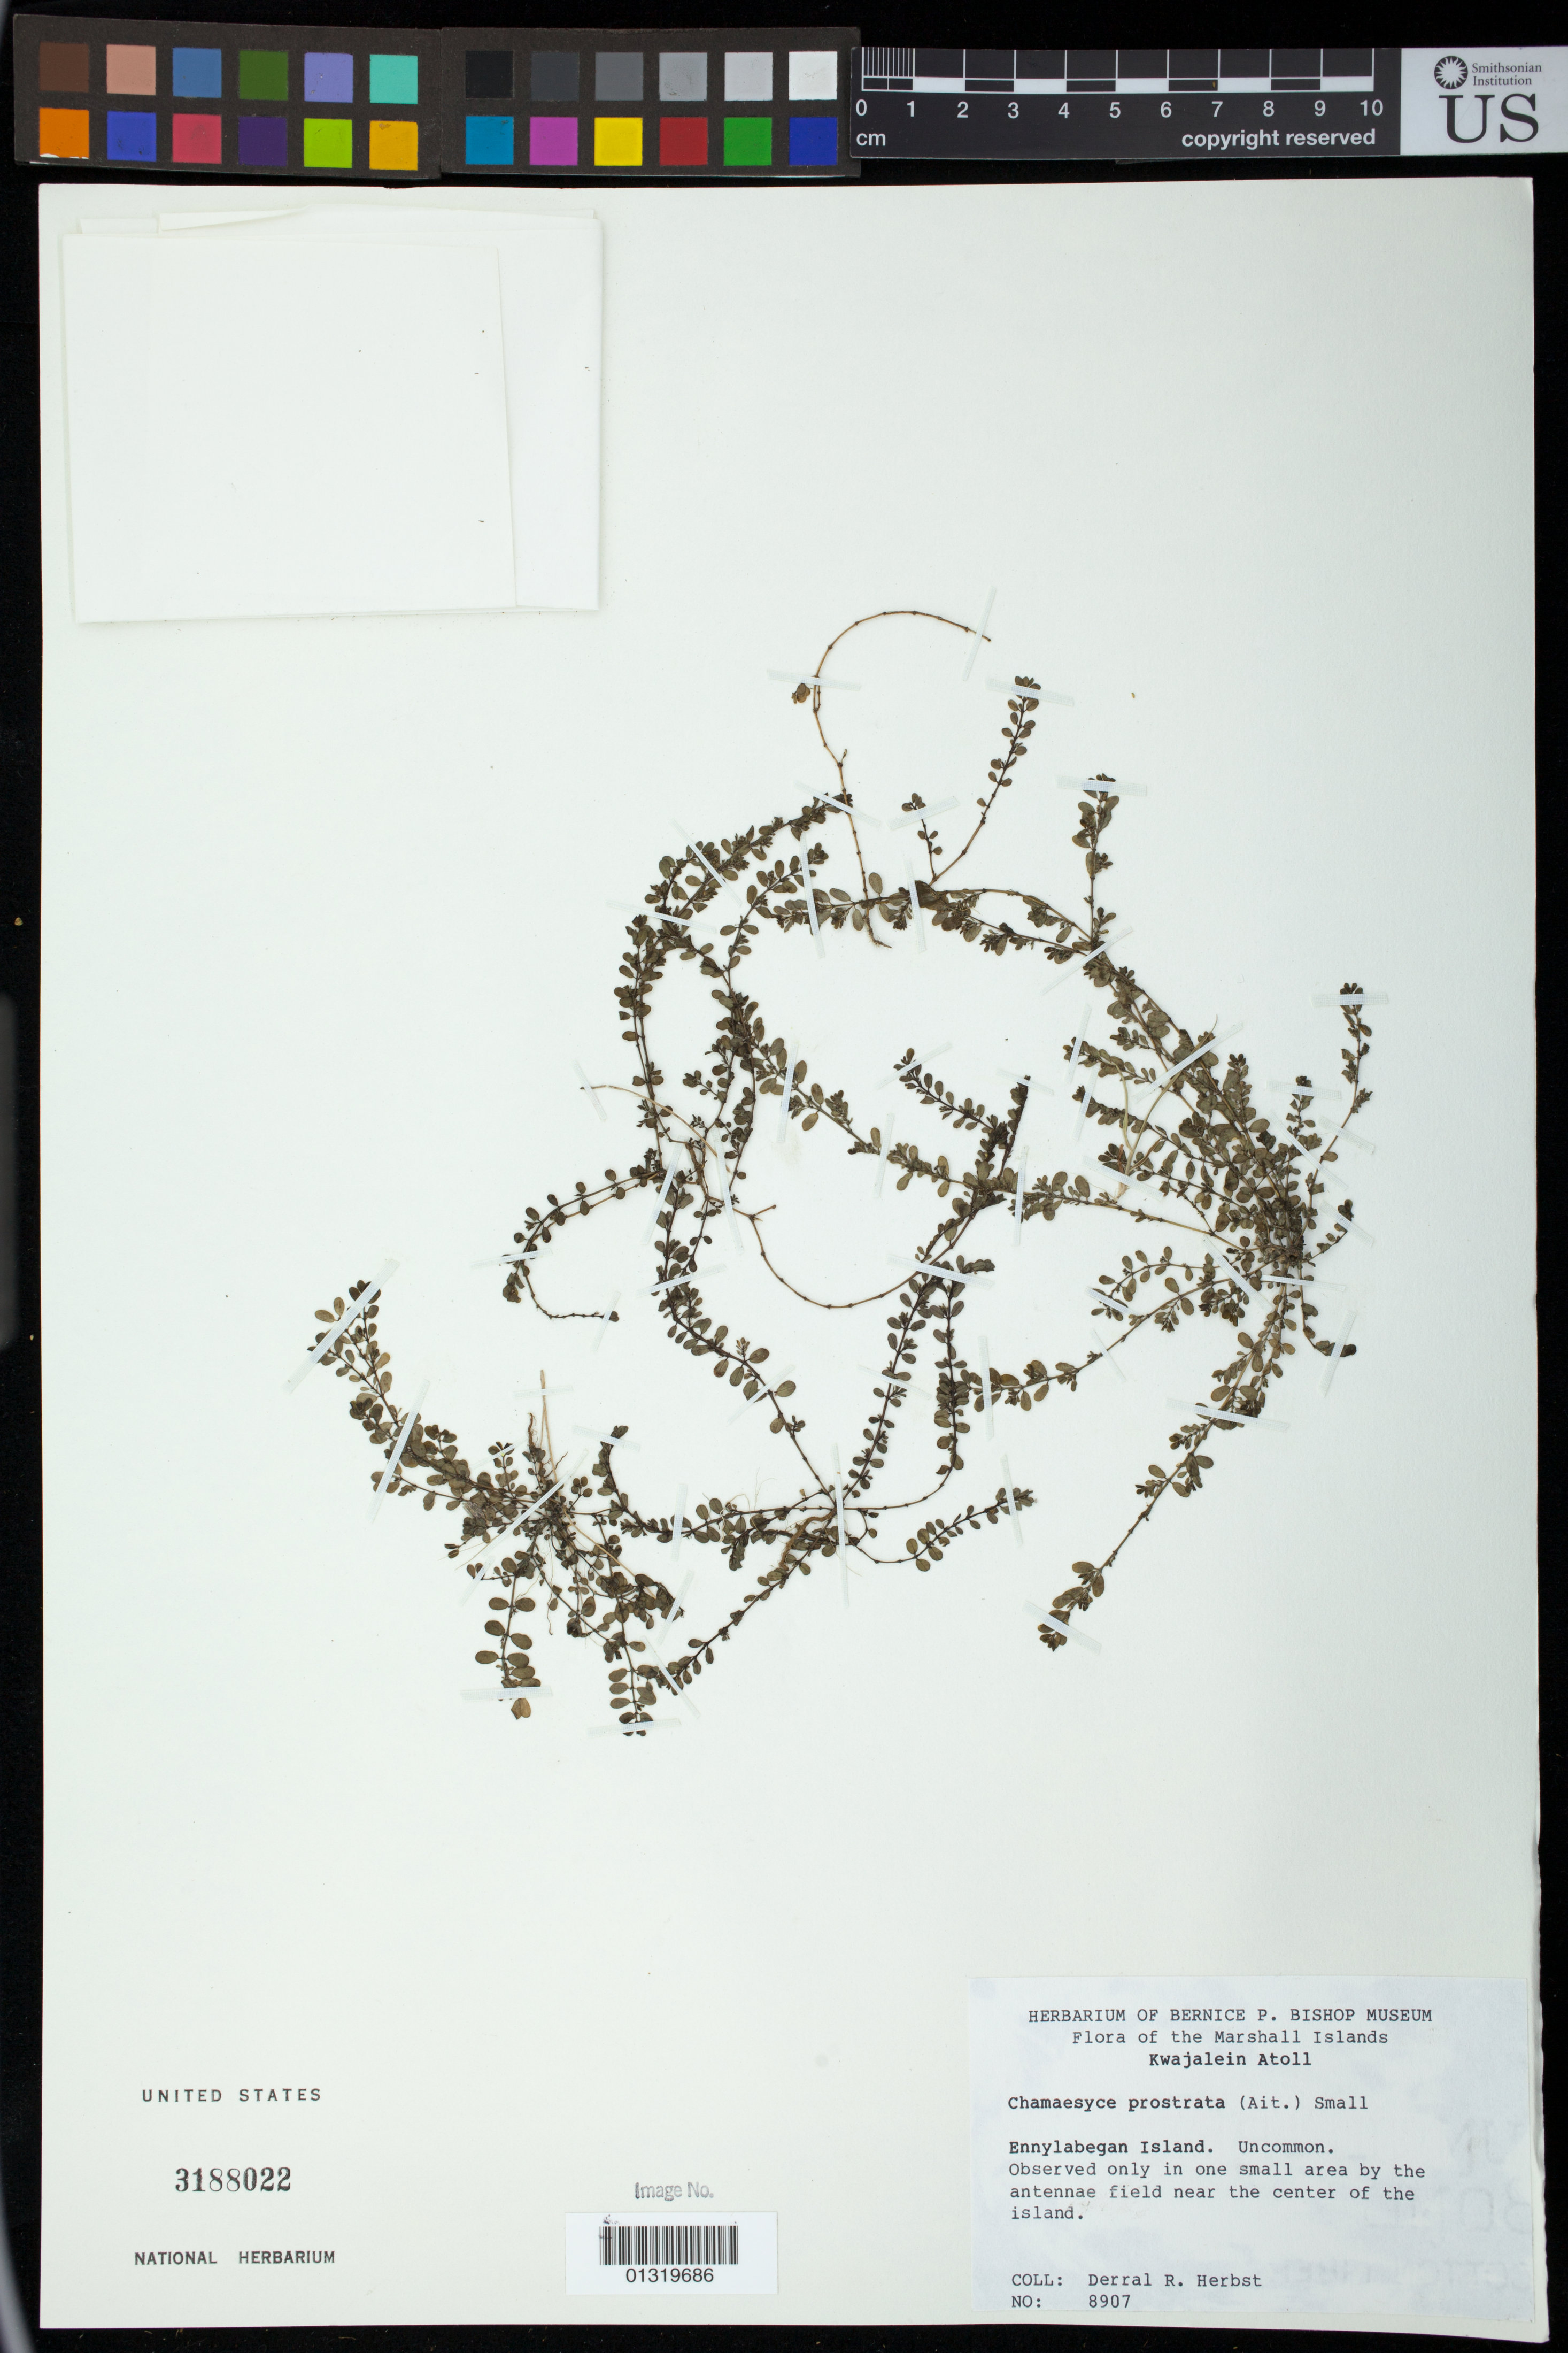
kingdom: Plantae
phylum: Tracheophyta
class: Magnoliopsida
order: Malpighiales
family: Euphorbiaceae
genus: Euphorbia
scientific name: Euphorbia prostrata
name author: Aiton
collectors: D. R. Herbst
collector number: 8907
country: Marshall Islands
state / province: Kwajalein Atoll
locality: Ennylabegan Island: Uncommon. Observed only in one small area by the antennae field near the center of the island.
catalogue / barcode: US 3188022